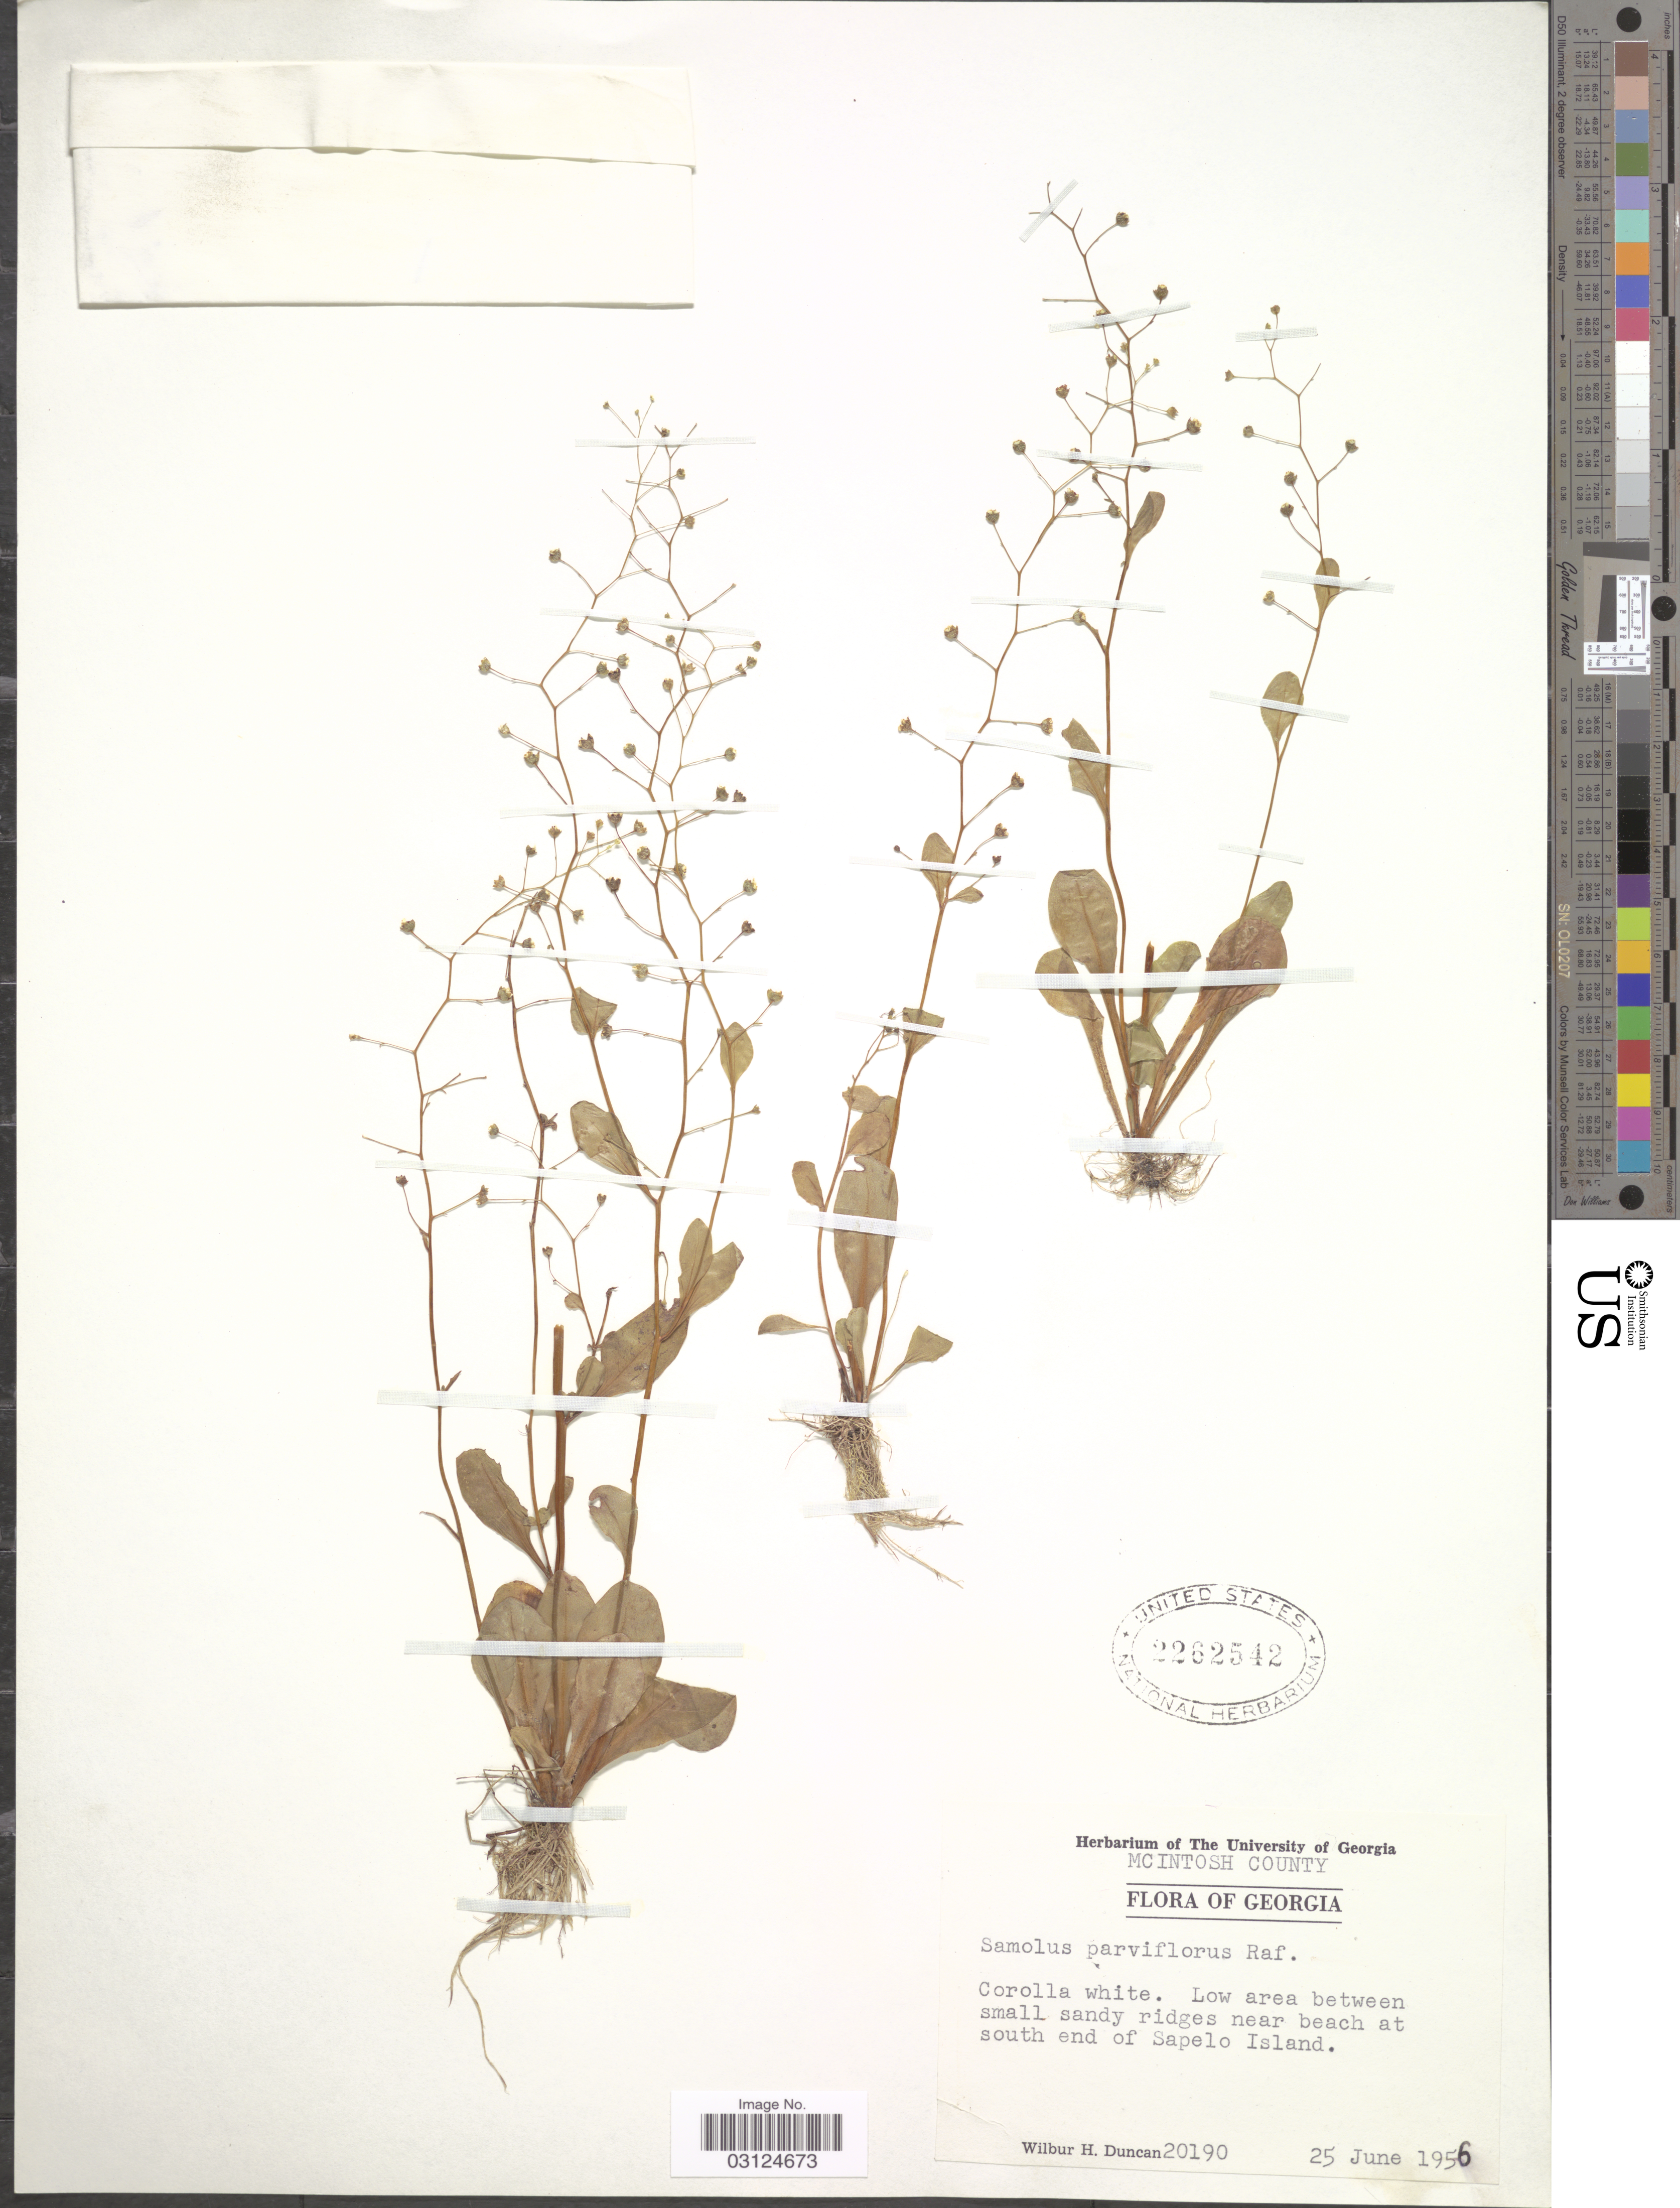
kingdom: Plantae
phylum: Tracheophyta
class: Magnoliopsida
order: Ericales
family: Primulaceae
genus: Samolus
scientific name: Samolus parviflorus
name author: Raf.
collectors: W. H. Duncan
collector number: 20190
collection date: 1956-06-25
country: United States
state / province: Georgia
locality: Mc Intosh County. Low area between small sandy ridges near beach at south end of Sapelo Island.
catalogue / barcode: US 2262542